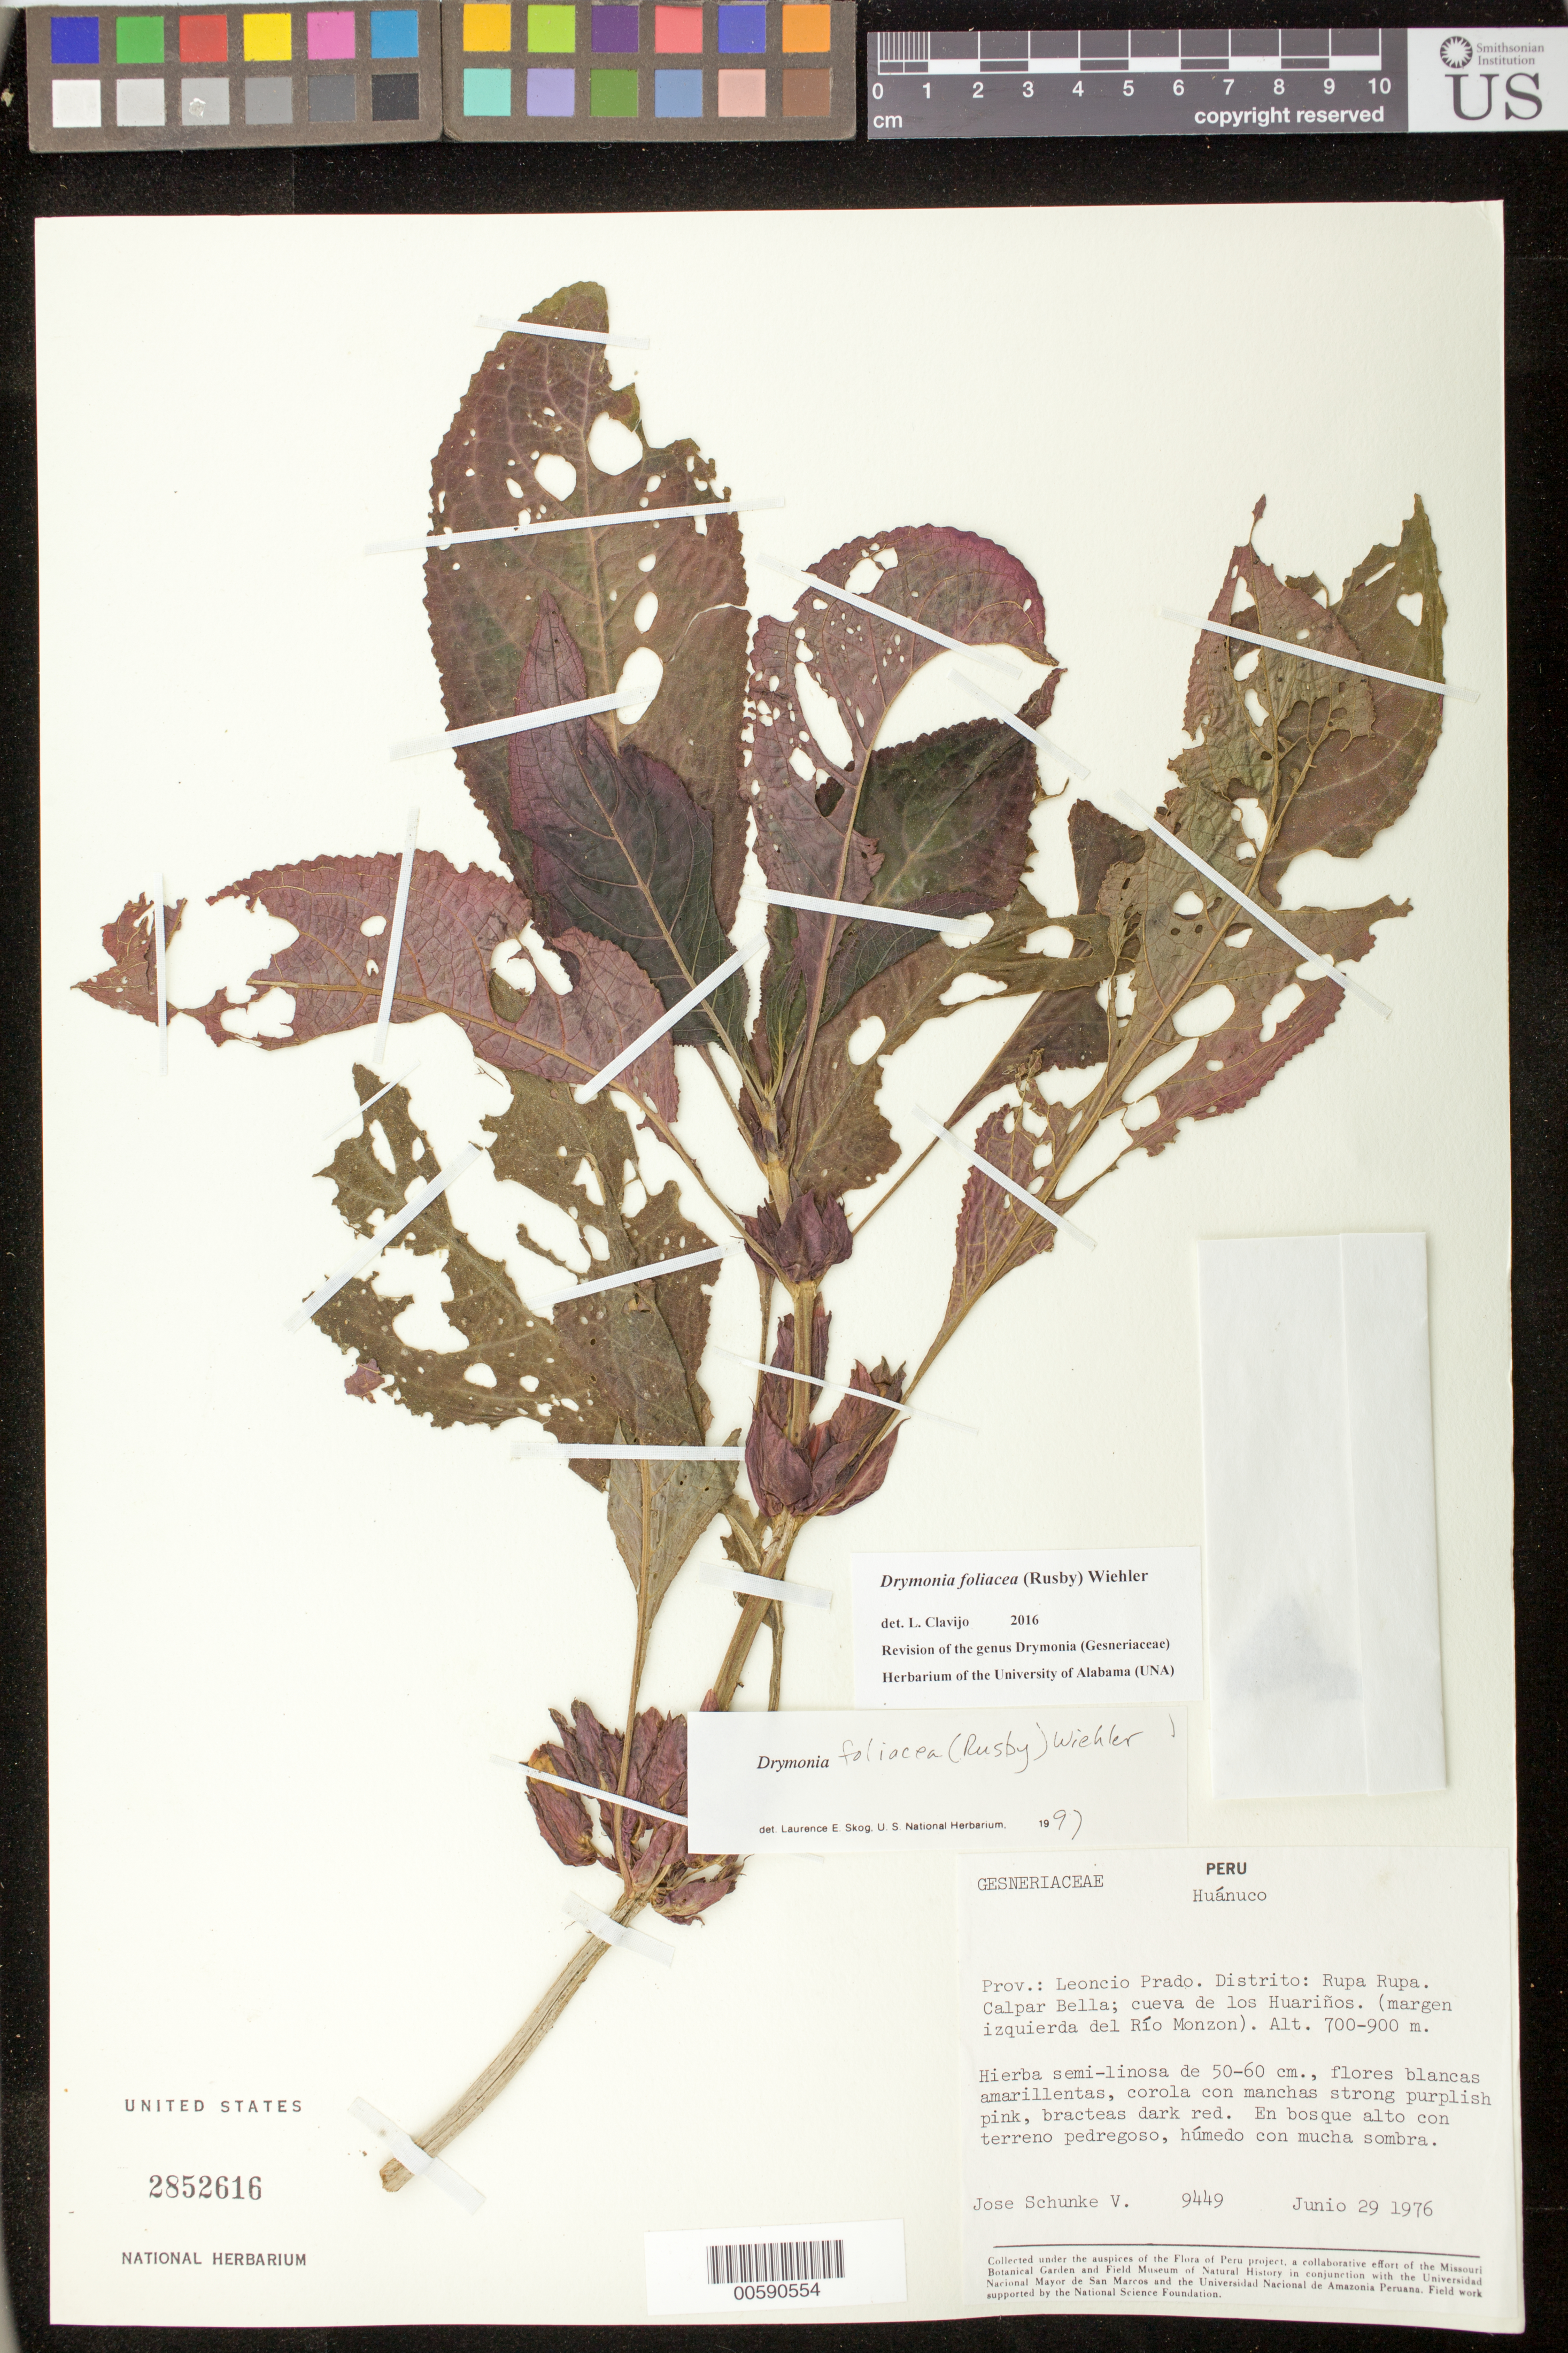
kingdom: Plantae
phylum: Tracheophyta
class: Magnoliopsida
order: Lamiales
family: Gesneriaceae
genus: Drymonia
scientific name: Drymonia foliacea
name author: (Rusby) Wiehler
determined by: Skog, Laurence E.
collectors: J. Schunke Vigo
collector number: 9449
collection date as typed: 29 Jun 1976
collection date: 1976-06-29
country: Peru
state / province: Huánuco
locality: Prov. Leoncio Prado, Dtto. Rup Rupa; Calpar Bella, cueva de los Huariños (margen izquierda del Río Monzon)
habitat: En bosque alto con terreno pedregoso, húmedo con mucha sombra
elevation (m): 700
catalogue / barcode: US 2852616